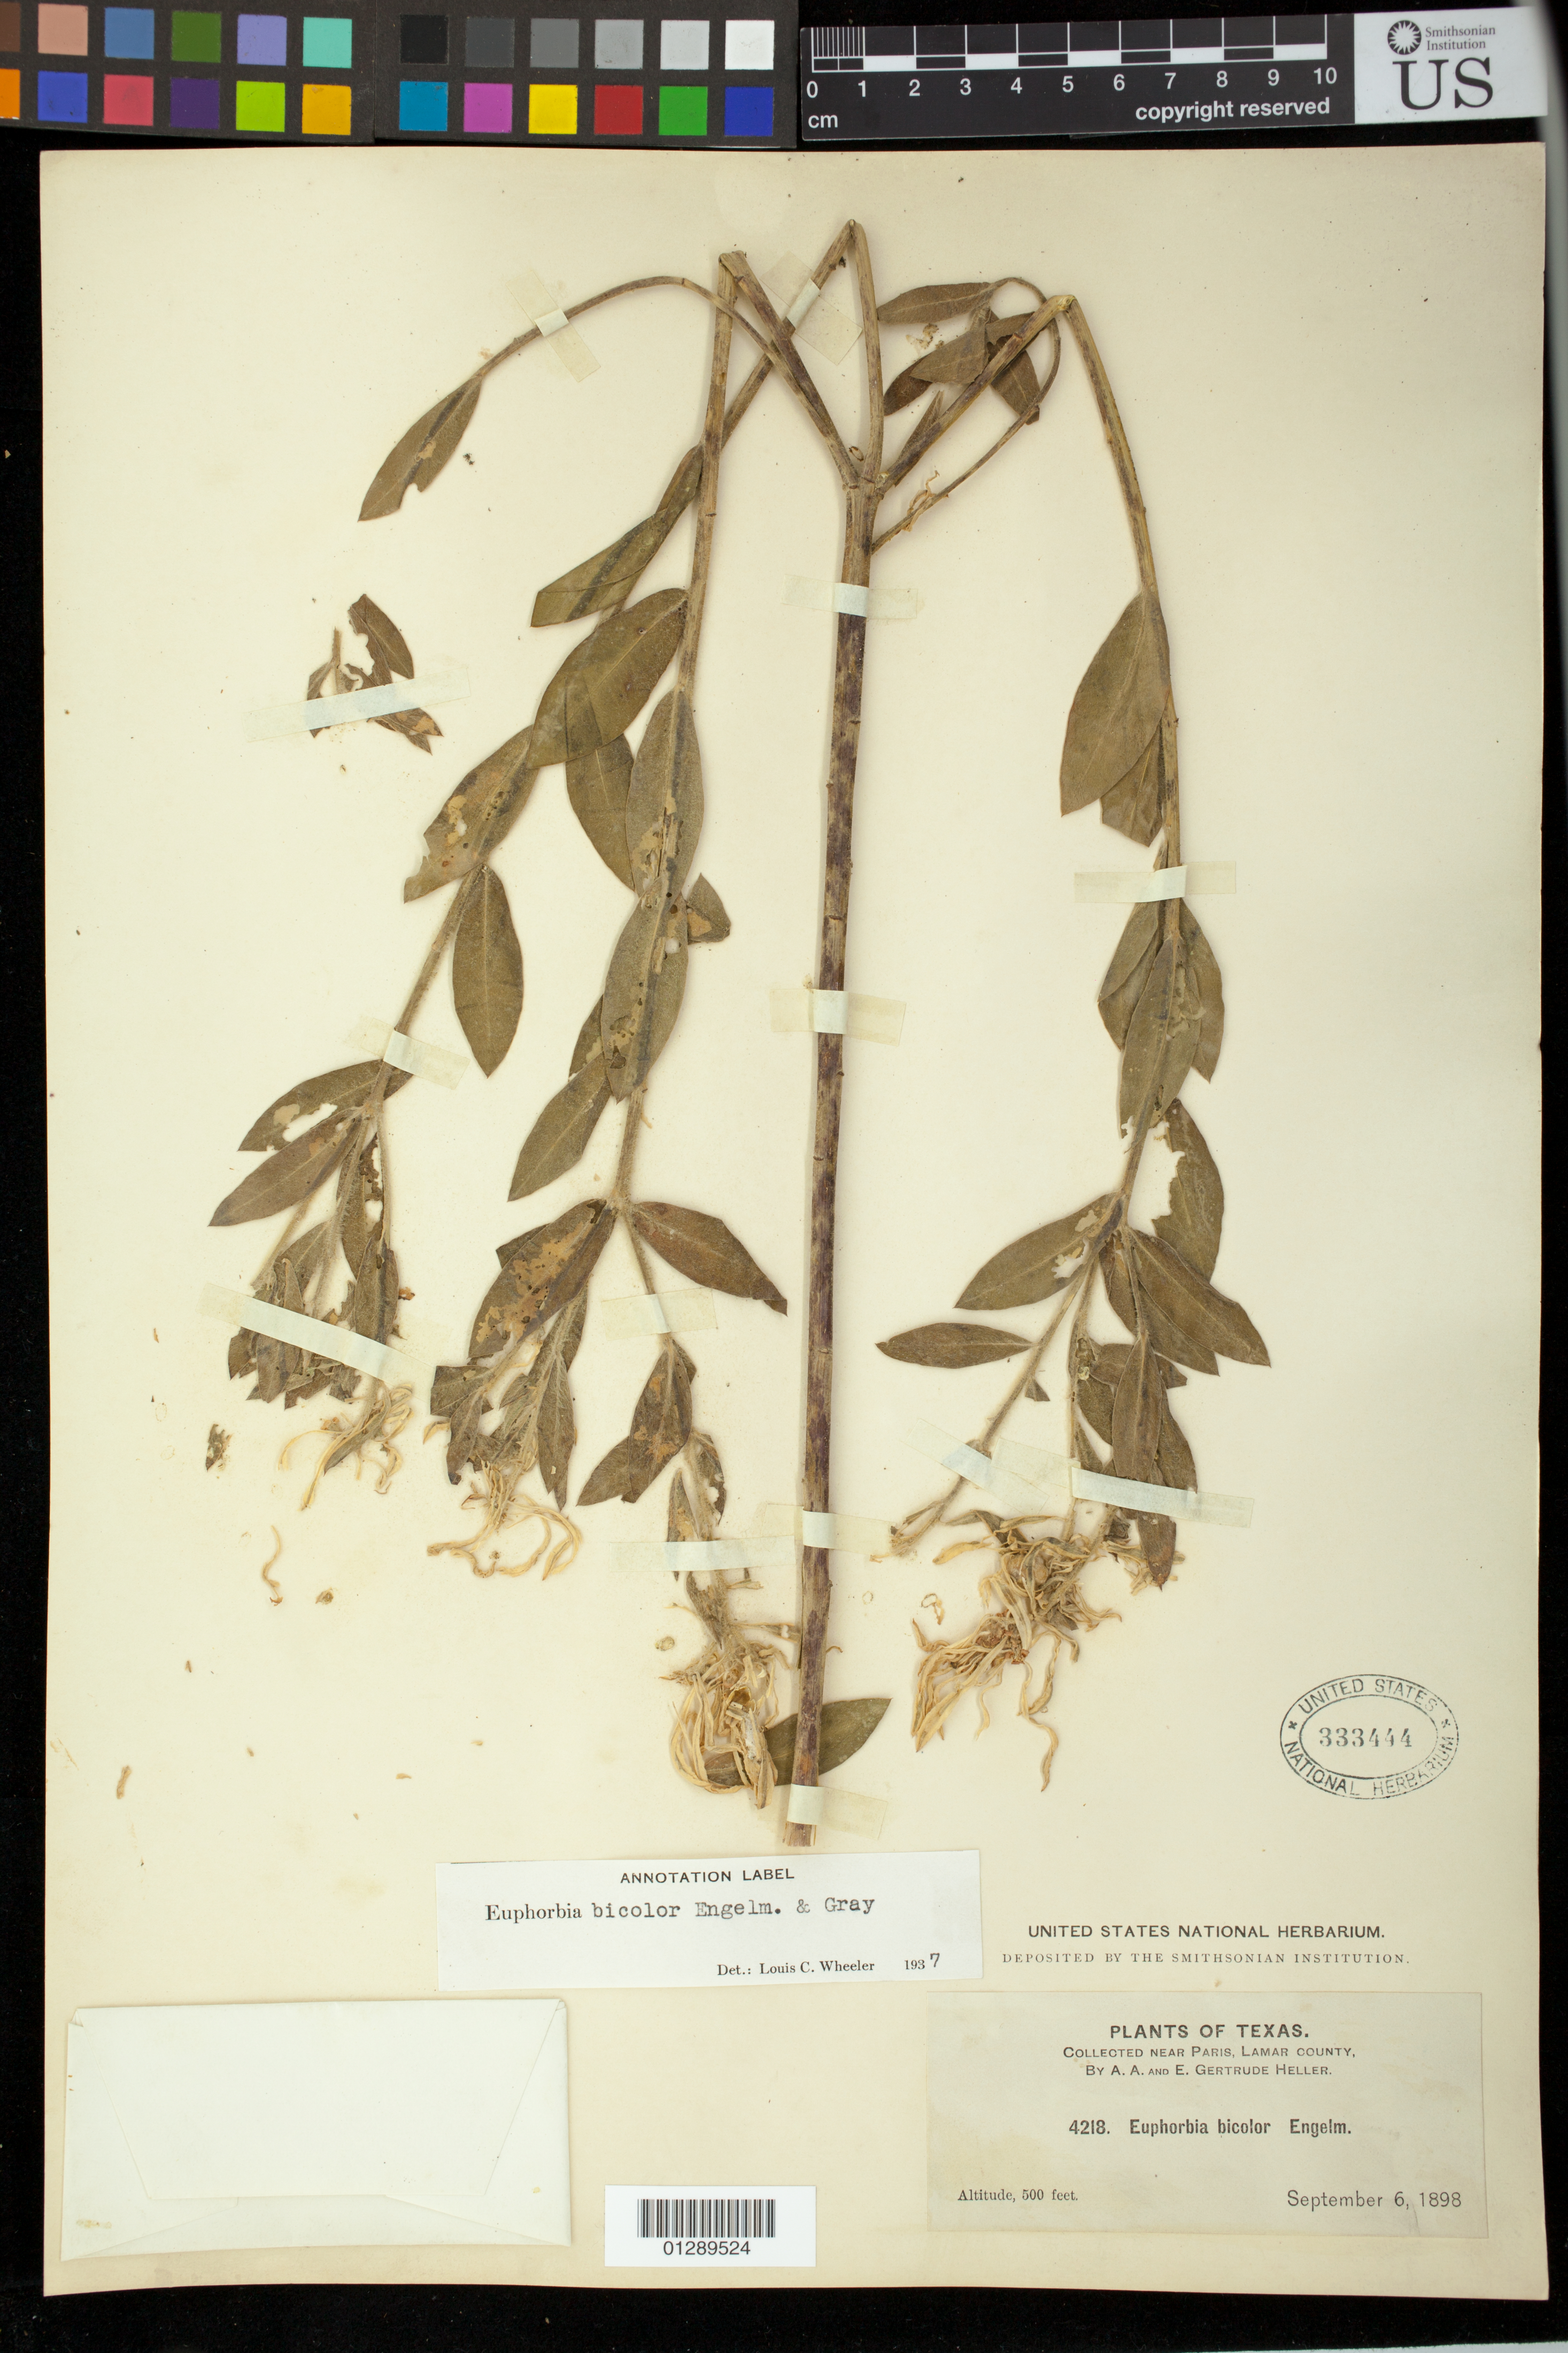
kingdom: Plantae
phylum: Tracheophyta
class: Magnoliopsida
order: Malpighiales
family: Euphorbiaceae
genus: Euphorbia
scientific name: Euphorbia bicolor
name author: Engelm. & A. Gray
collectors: A. A. Heller & E. G. Heller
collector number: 4218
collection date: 1898-09-06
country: United States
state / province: Texas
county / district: Lamar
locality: Near Paris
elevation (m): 152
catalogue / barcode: US 333444